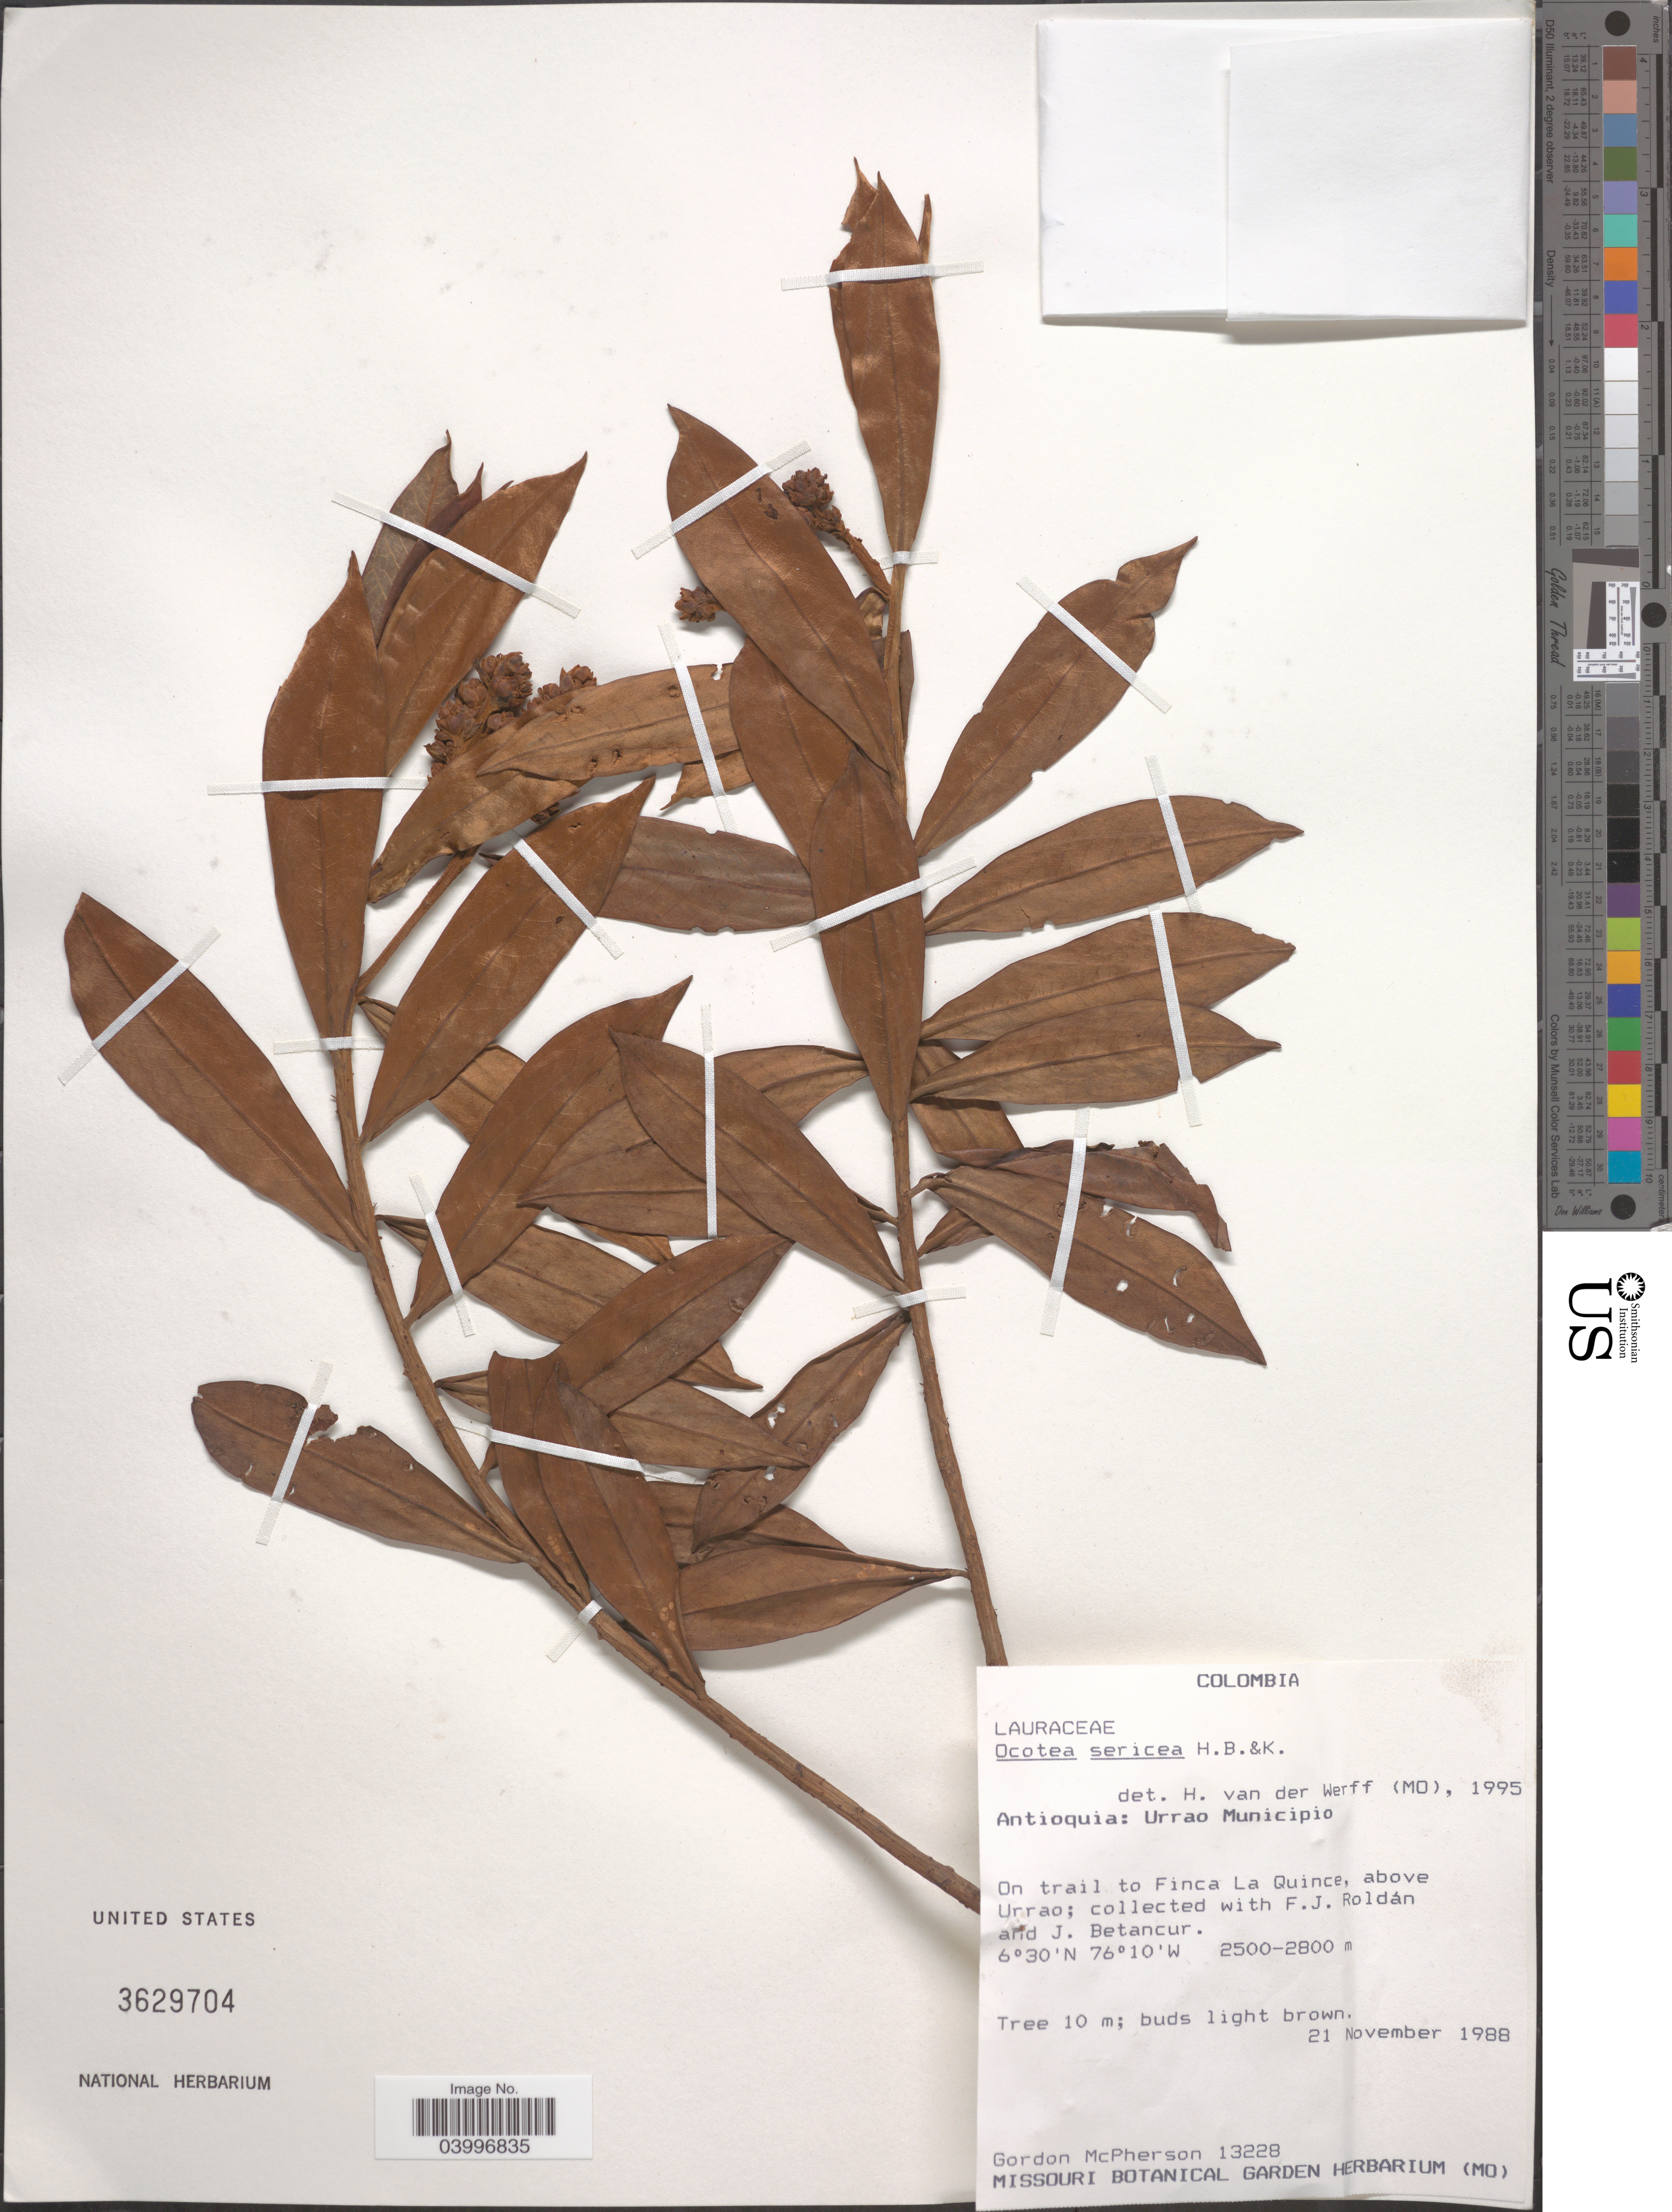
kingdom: Plantae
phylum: Tracheophyta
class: Magnoliopsida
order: Laurales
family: Lauraceae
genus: Ocotea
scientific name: Ocotea sericea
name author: Kunth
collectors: G. D. McPherson, F. J. Roldán & J. Betancur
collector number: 13228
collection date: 1988-11-21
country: Colombia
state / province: Antioquia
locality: Urrao Municipio. On trail to Finca La Quince, above Urrao.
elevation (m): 2500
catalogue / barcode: US 3629704